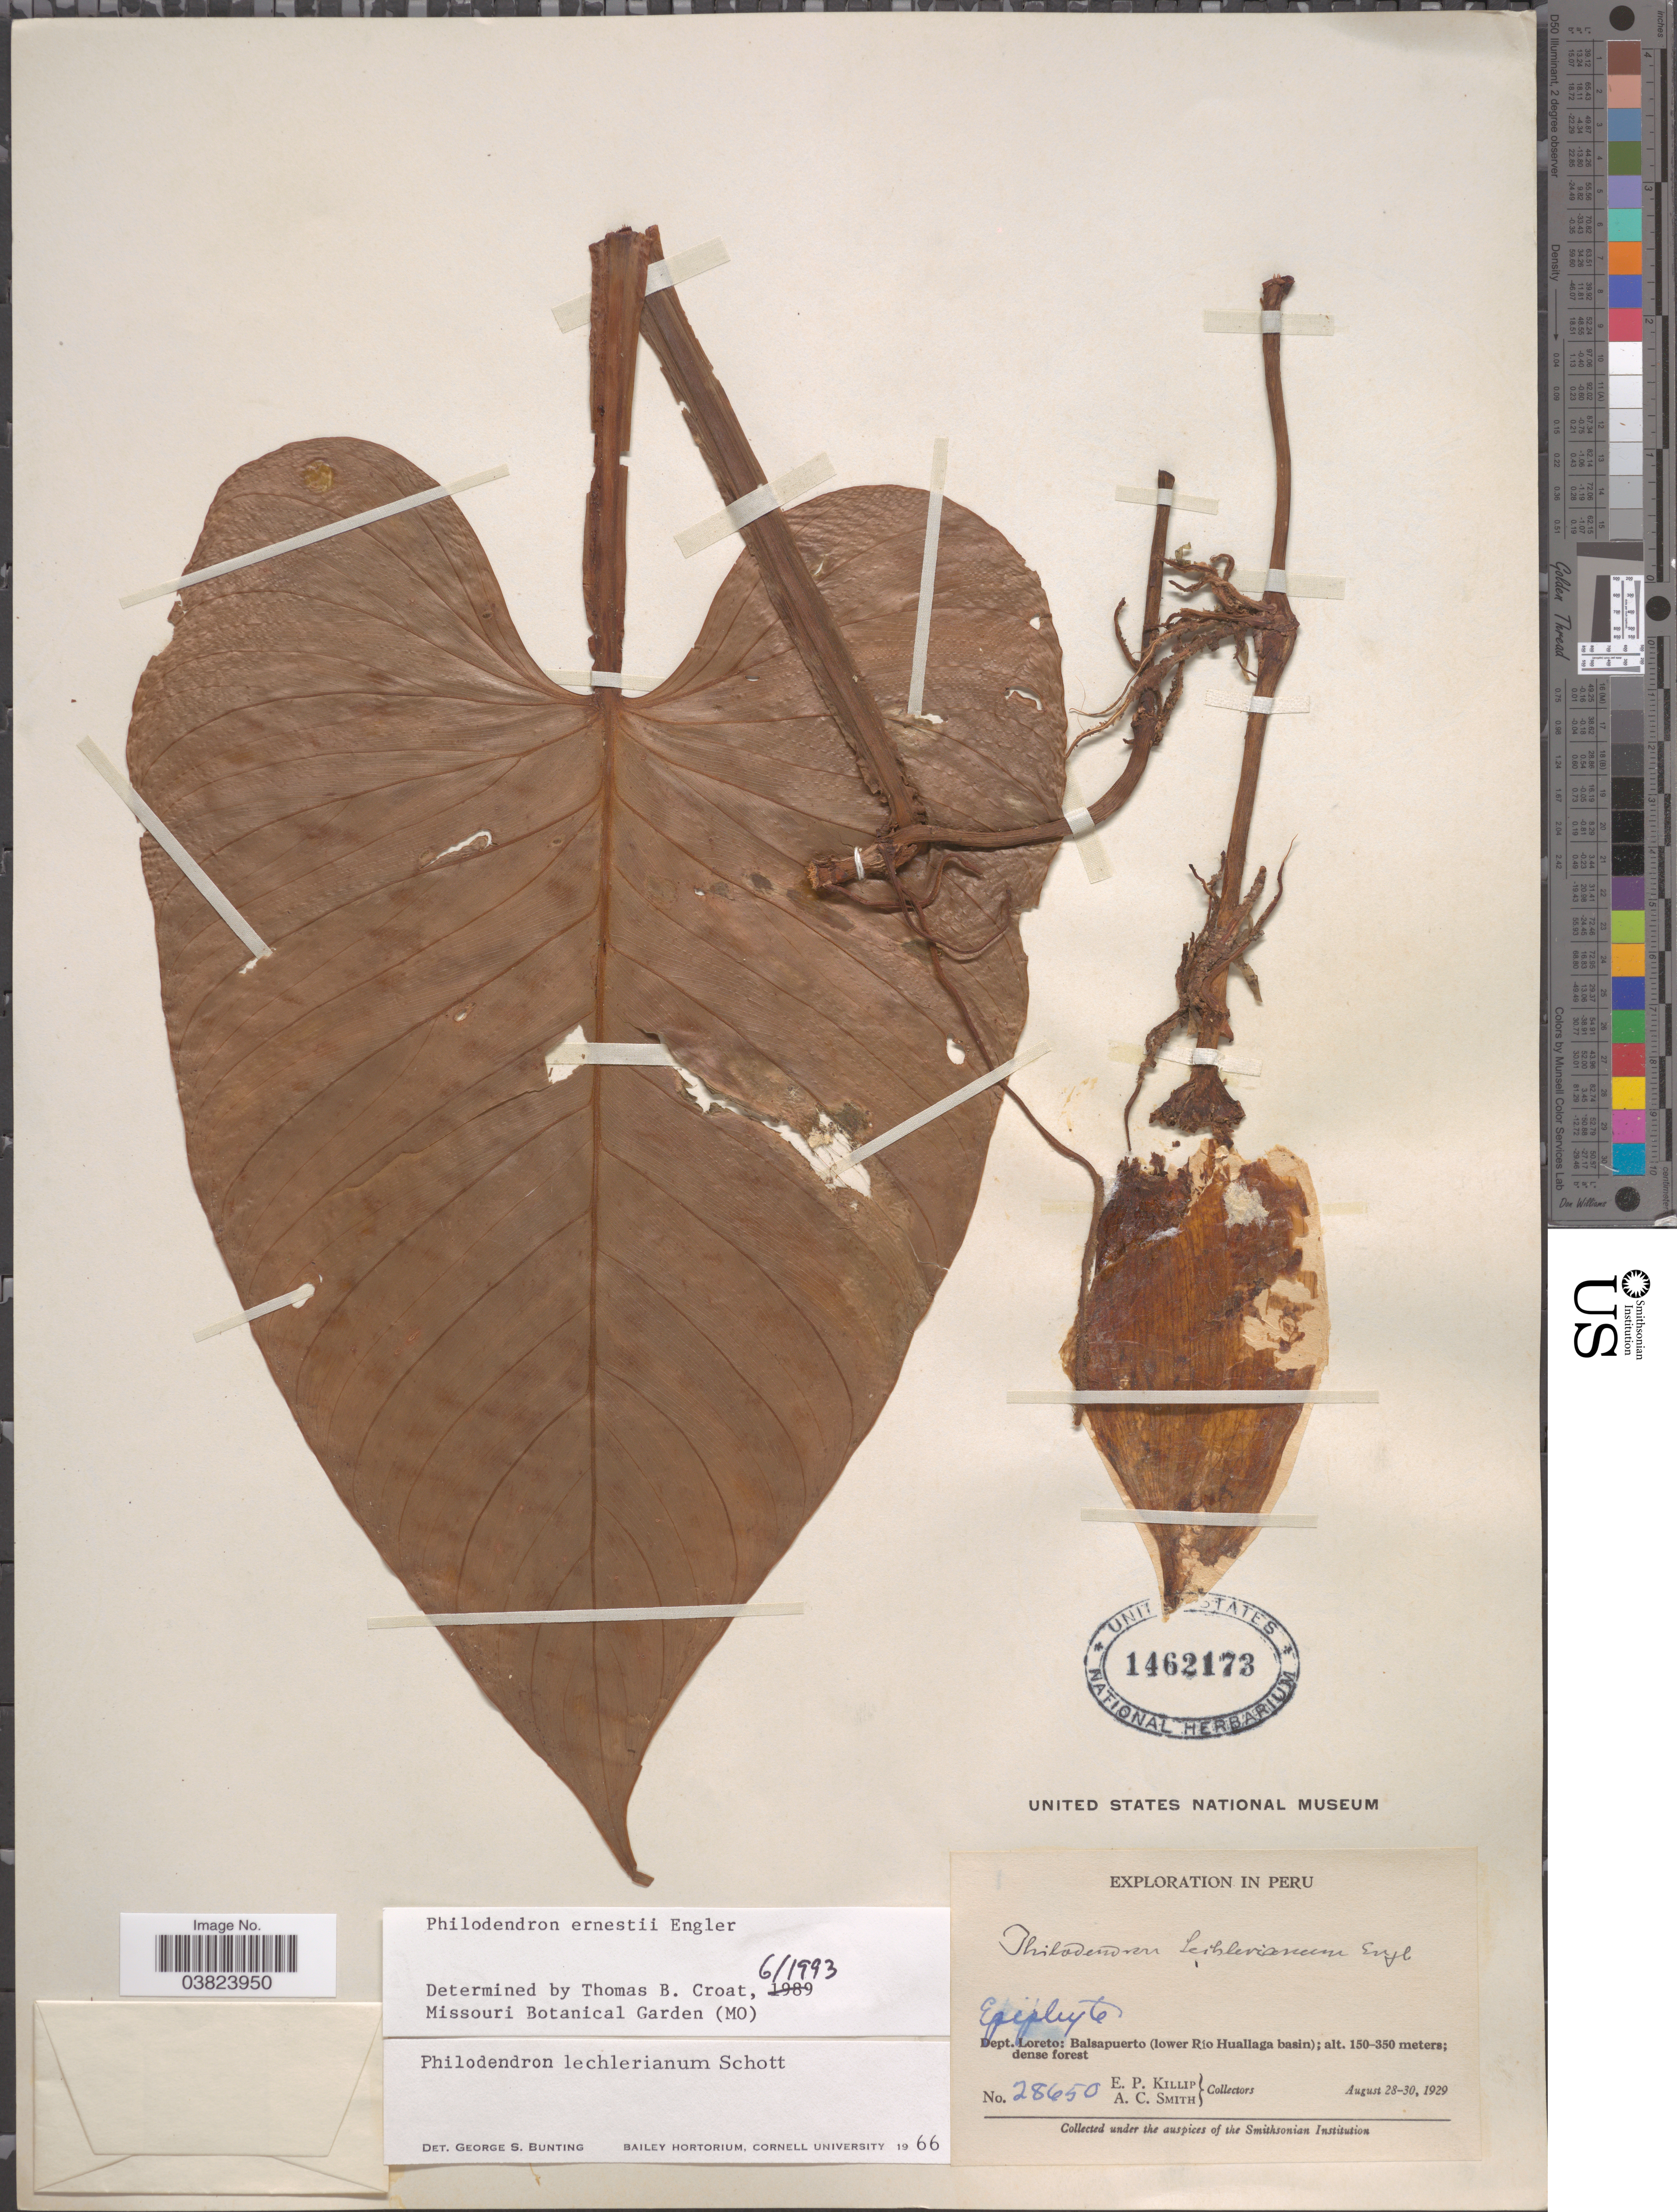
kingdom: Plantae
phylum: Tracheophyta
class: Liliopsida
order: Alismatales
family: Araceae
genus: Philodendron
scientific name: Philodendron erubescens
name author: K. Koch & Augustin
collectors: E. P. Killip & A. C. Smith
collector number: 28650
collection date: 1929-08-28/1929-08-30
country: Peru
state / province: Loreto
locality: Dept. Loreto: Balsapuerto (lower Río Huallaga basin).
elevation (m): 150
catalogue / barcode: US 1462173